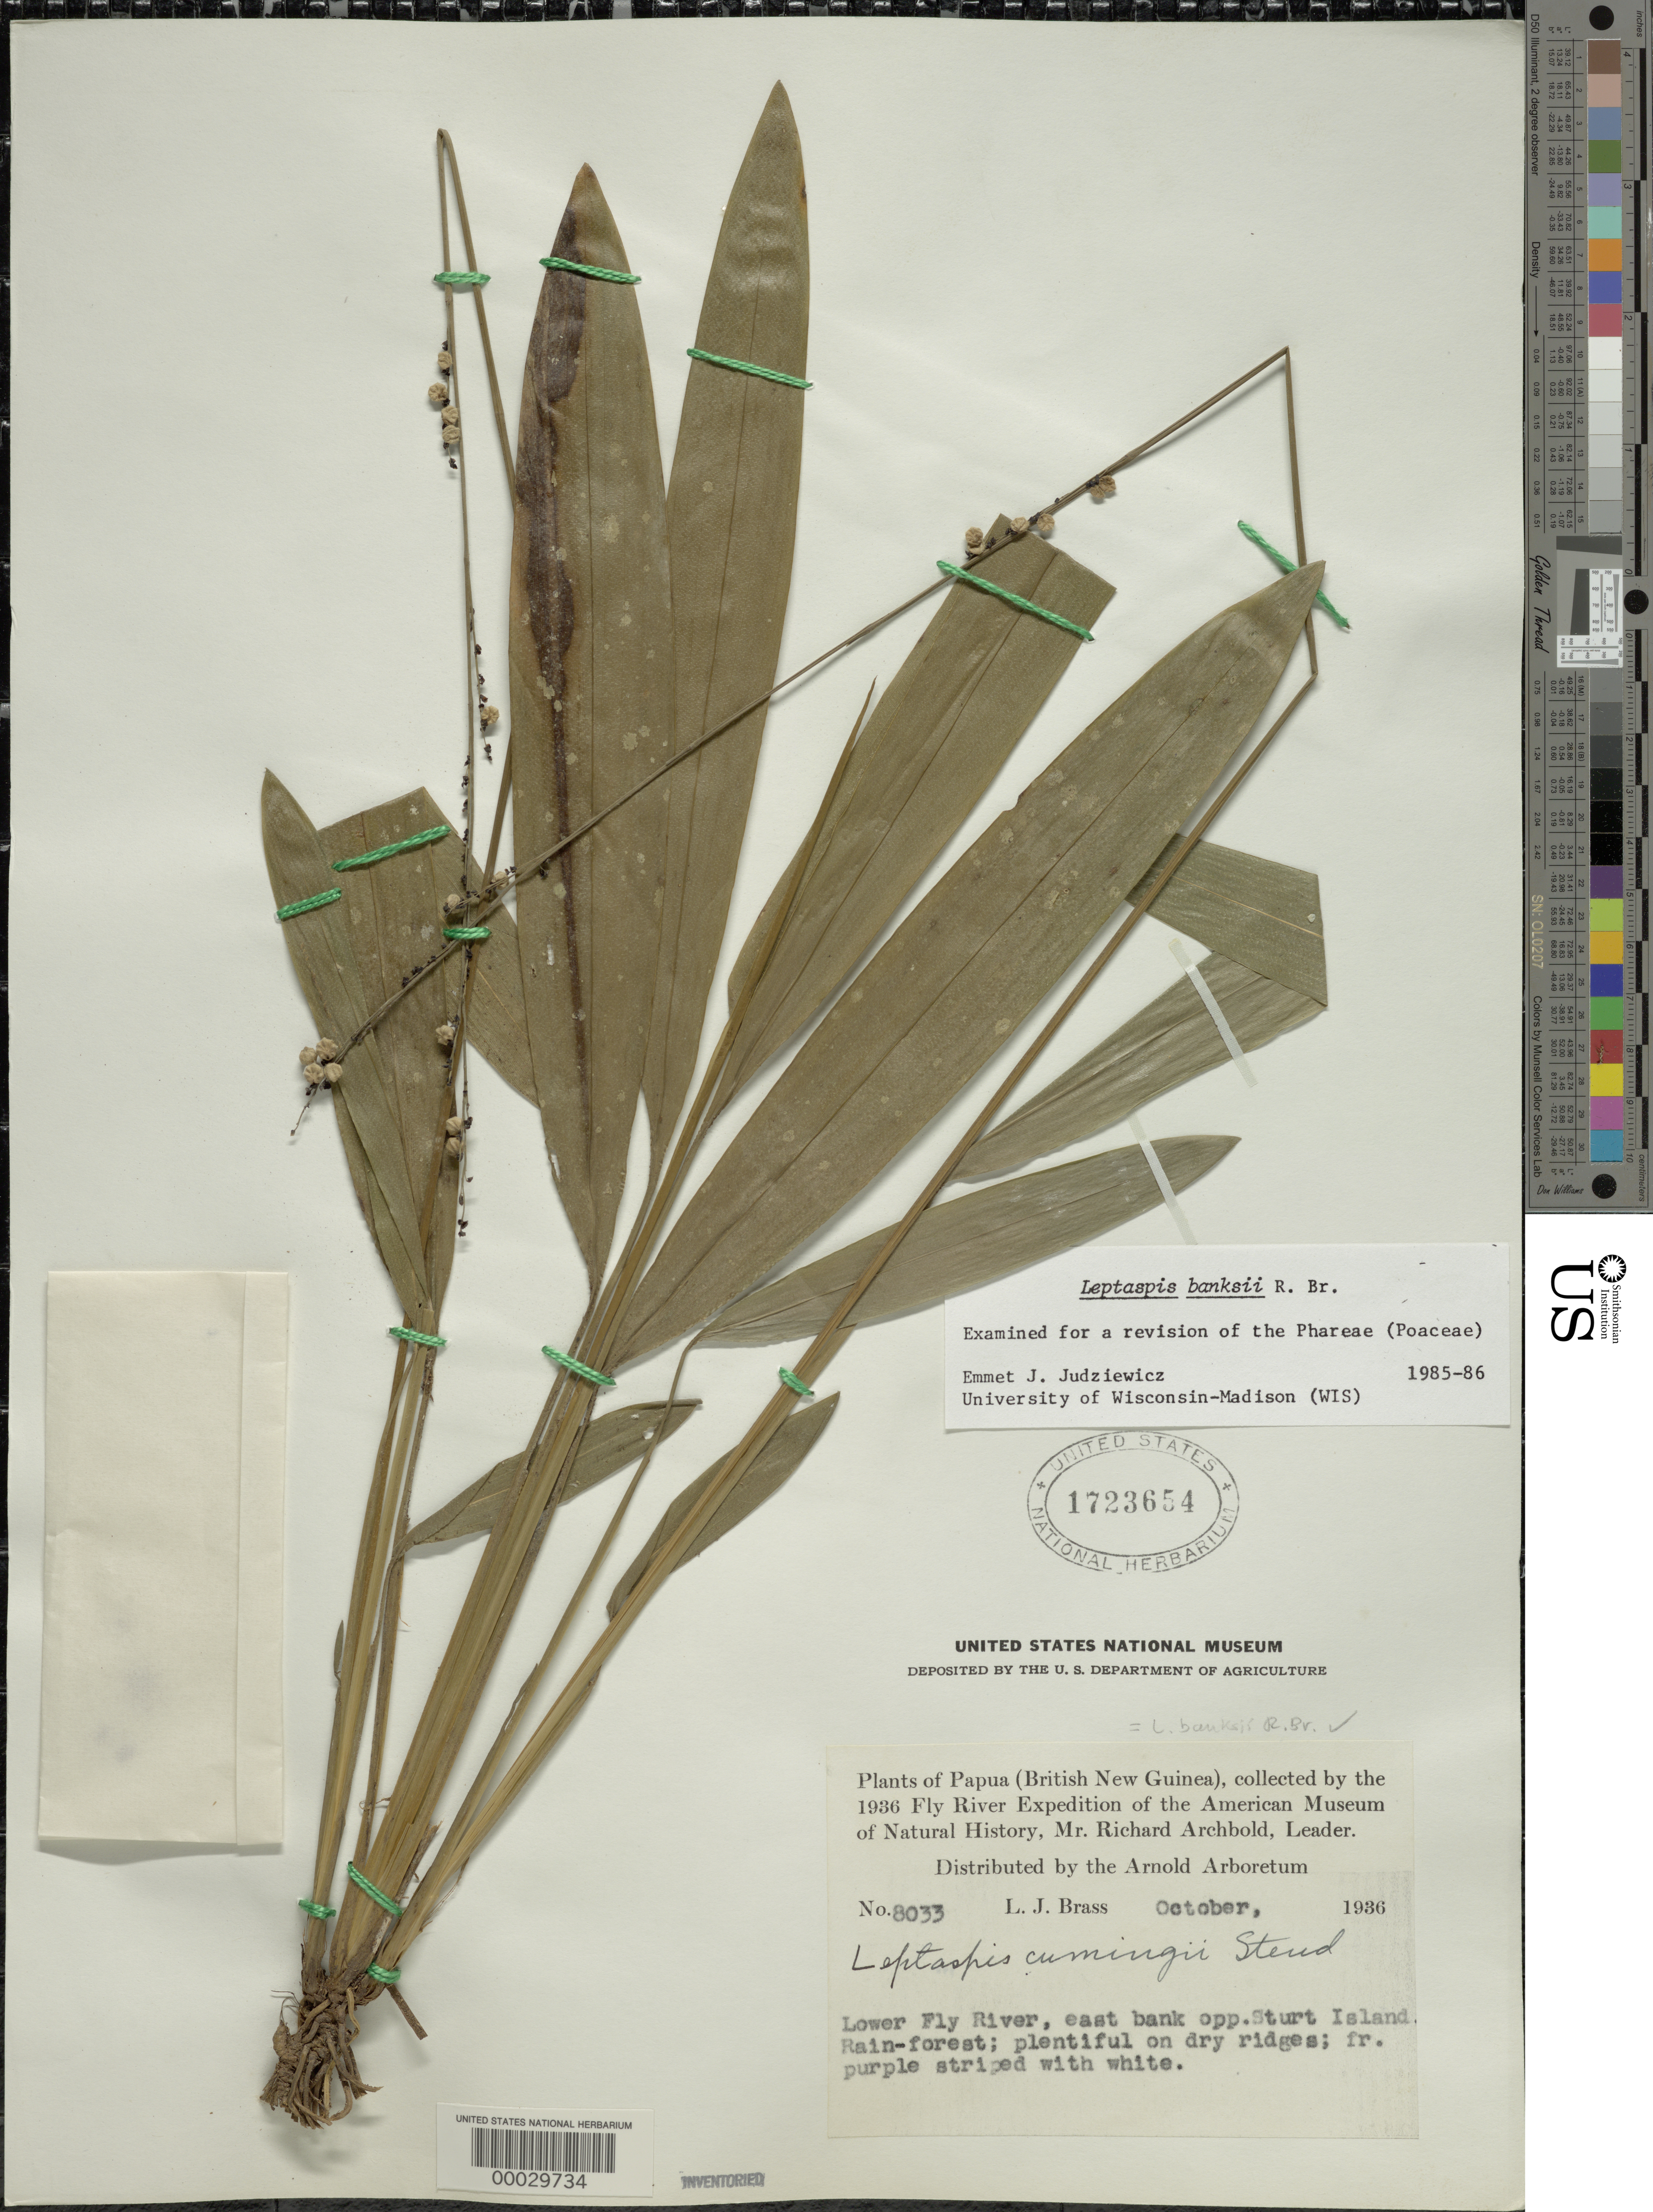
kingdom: Plantae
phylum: Tracheophyta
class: Liliopsida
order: Poales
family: Poaceae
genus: Leptaspis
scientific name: Leptaspis banksii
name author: R. Br.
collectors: L. J. Brass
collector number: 8033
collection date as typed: Oct 1936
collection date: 1936-10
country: Papua New Guinea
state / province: Western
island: New Guinea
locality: Lower fly river, sturt island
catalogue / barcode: US 1723654